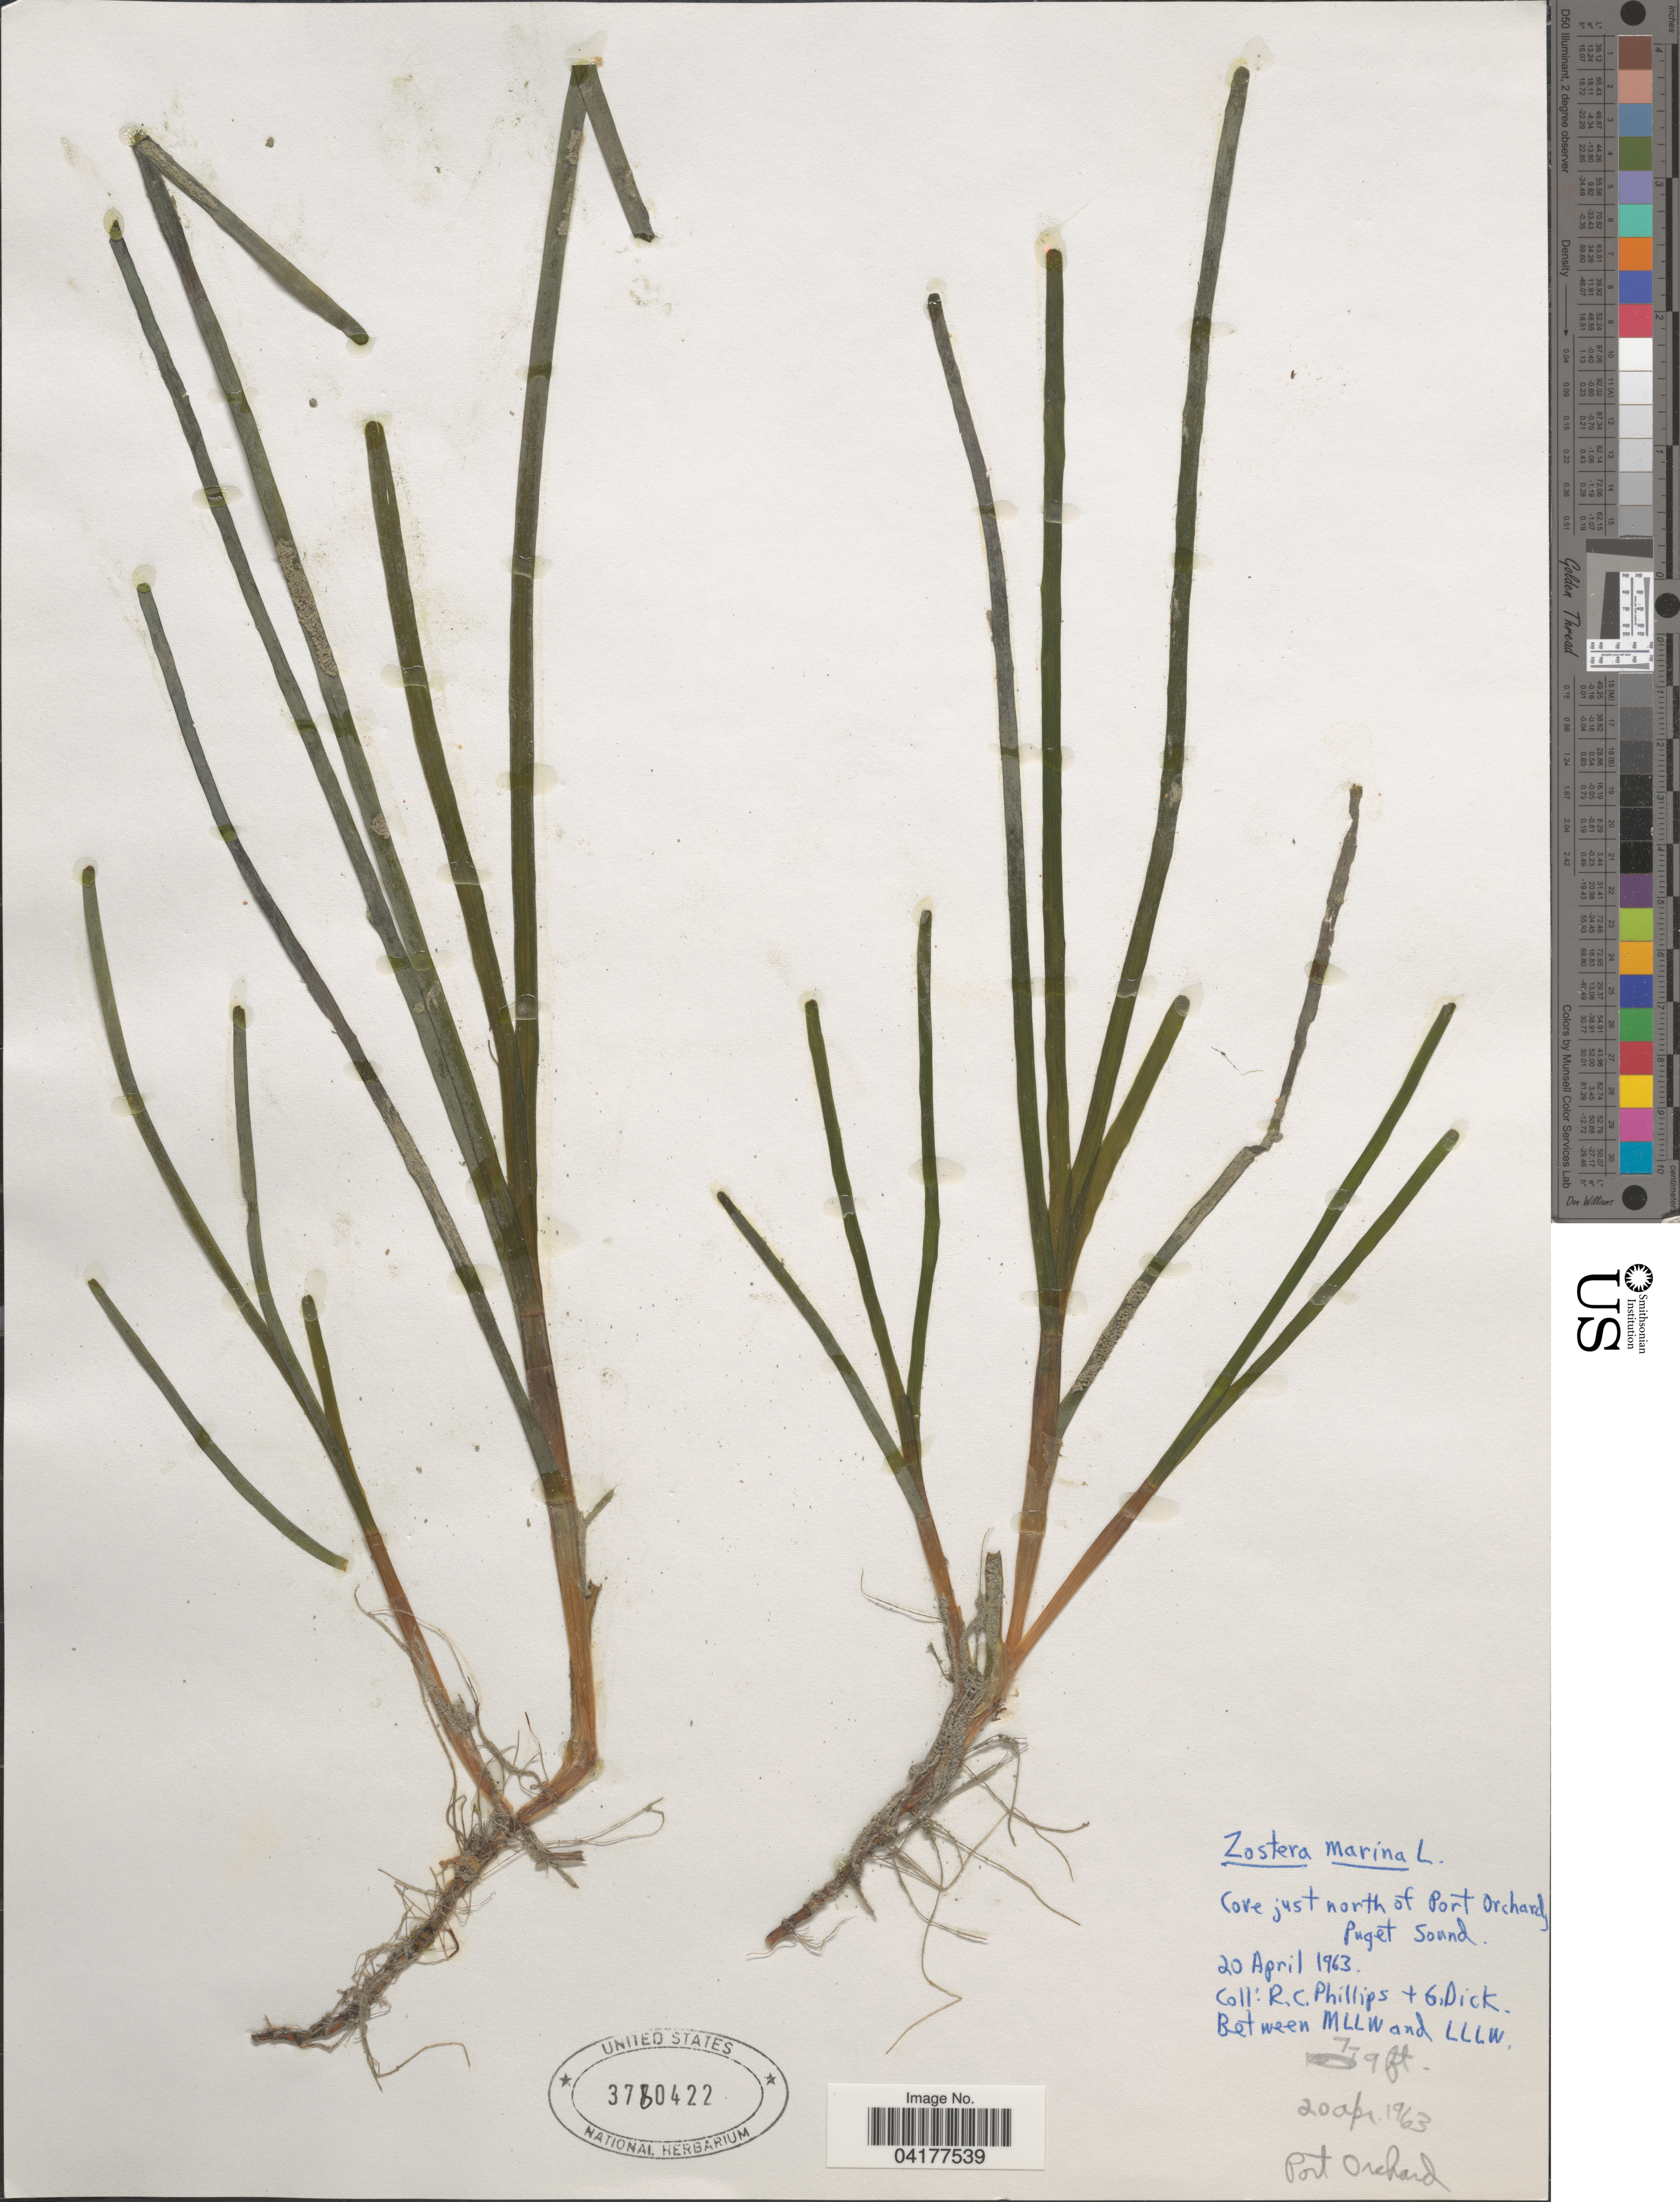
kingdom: Plantae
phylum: Tracheophyta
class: Liliopsida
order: Alismatales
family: Zosteraceae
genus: Zostera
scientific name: Zostera marina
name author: L.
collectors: R. C. Phillips & G. Dick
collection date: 1963-04-20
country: United States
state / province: Washington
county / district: King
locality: Cove just north of Port Orchard, Puget Sound. Between MLLW and LLLW. Port Orchard.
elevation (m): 2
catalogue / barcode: US 3780422